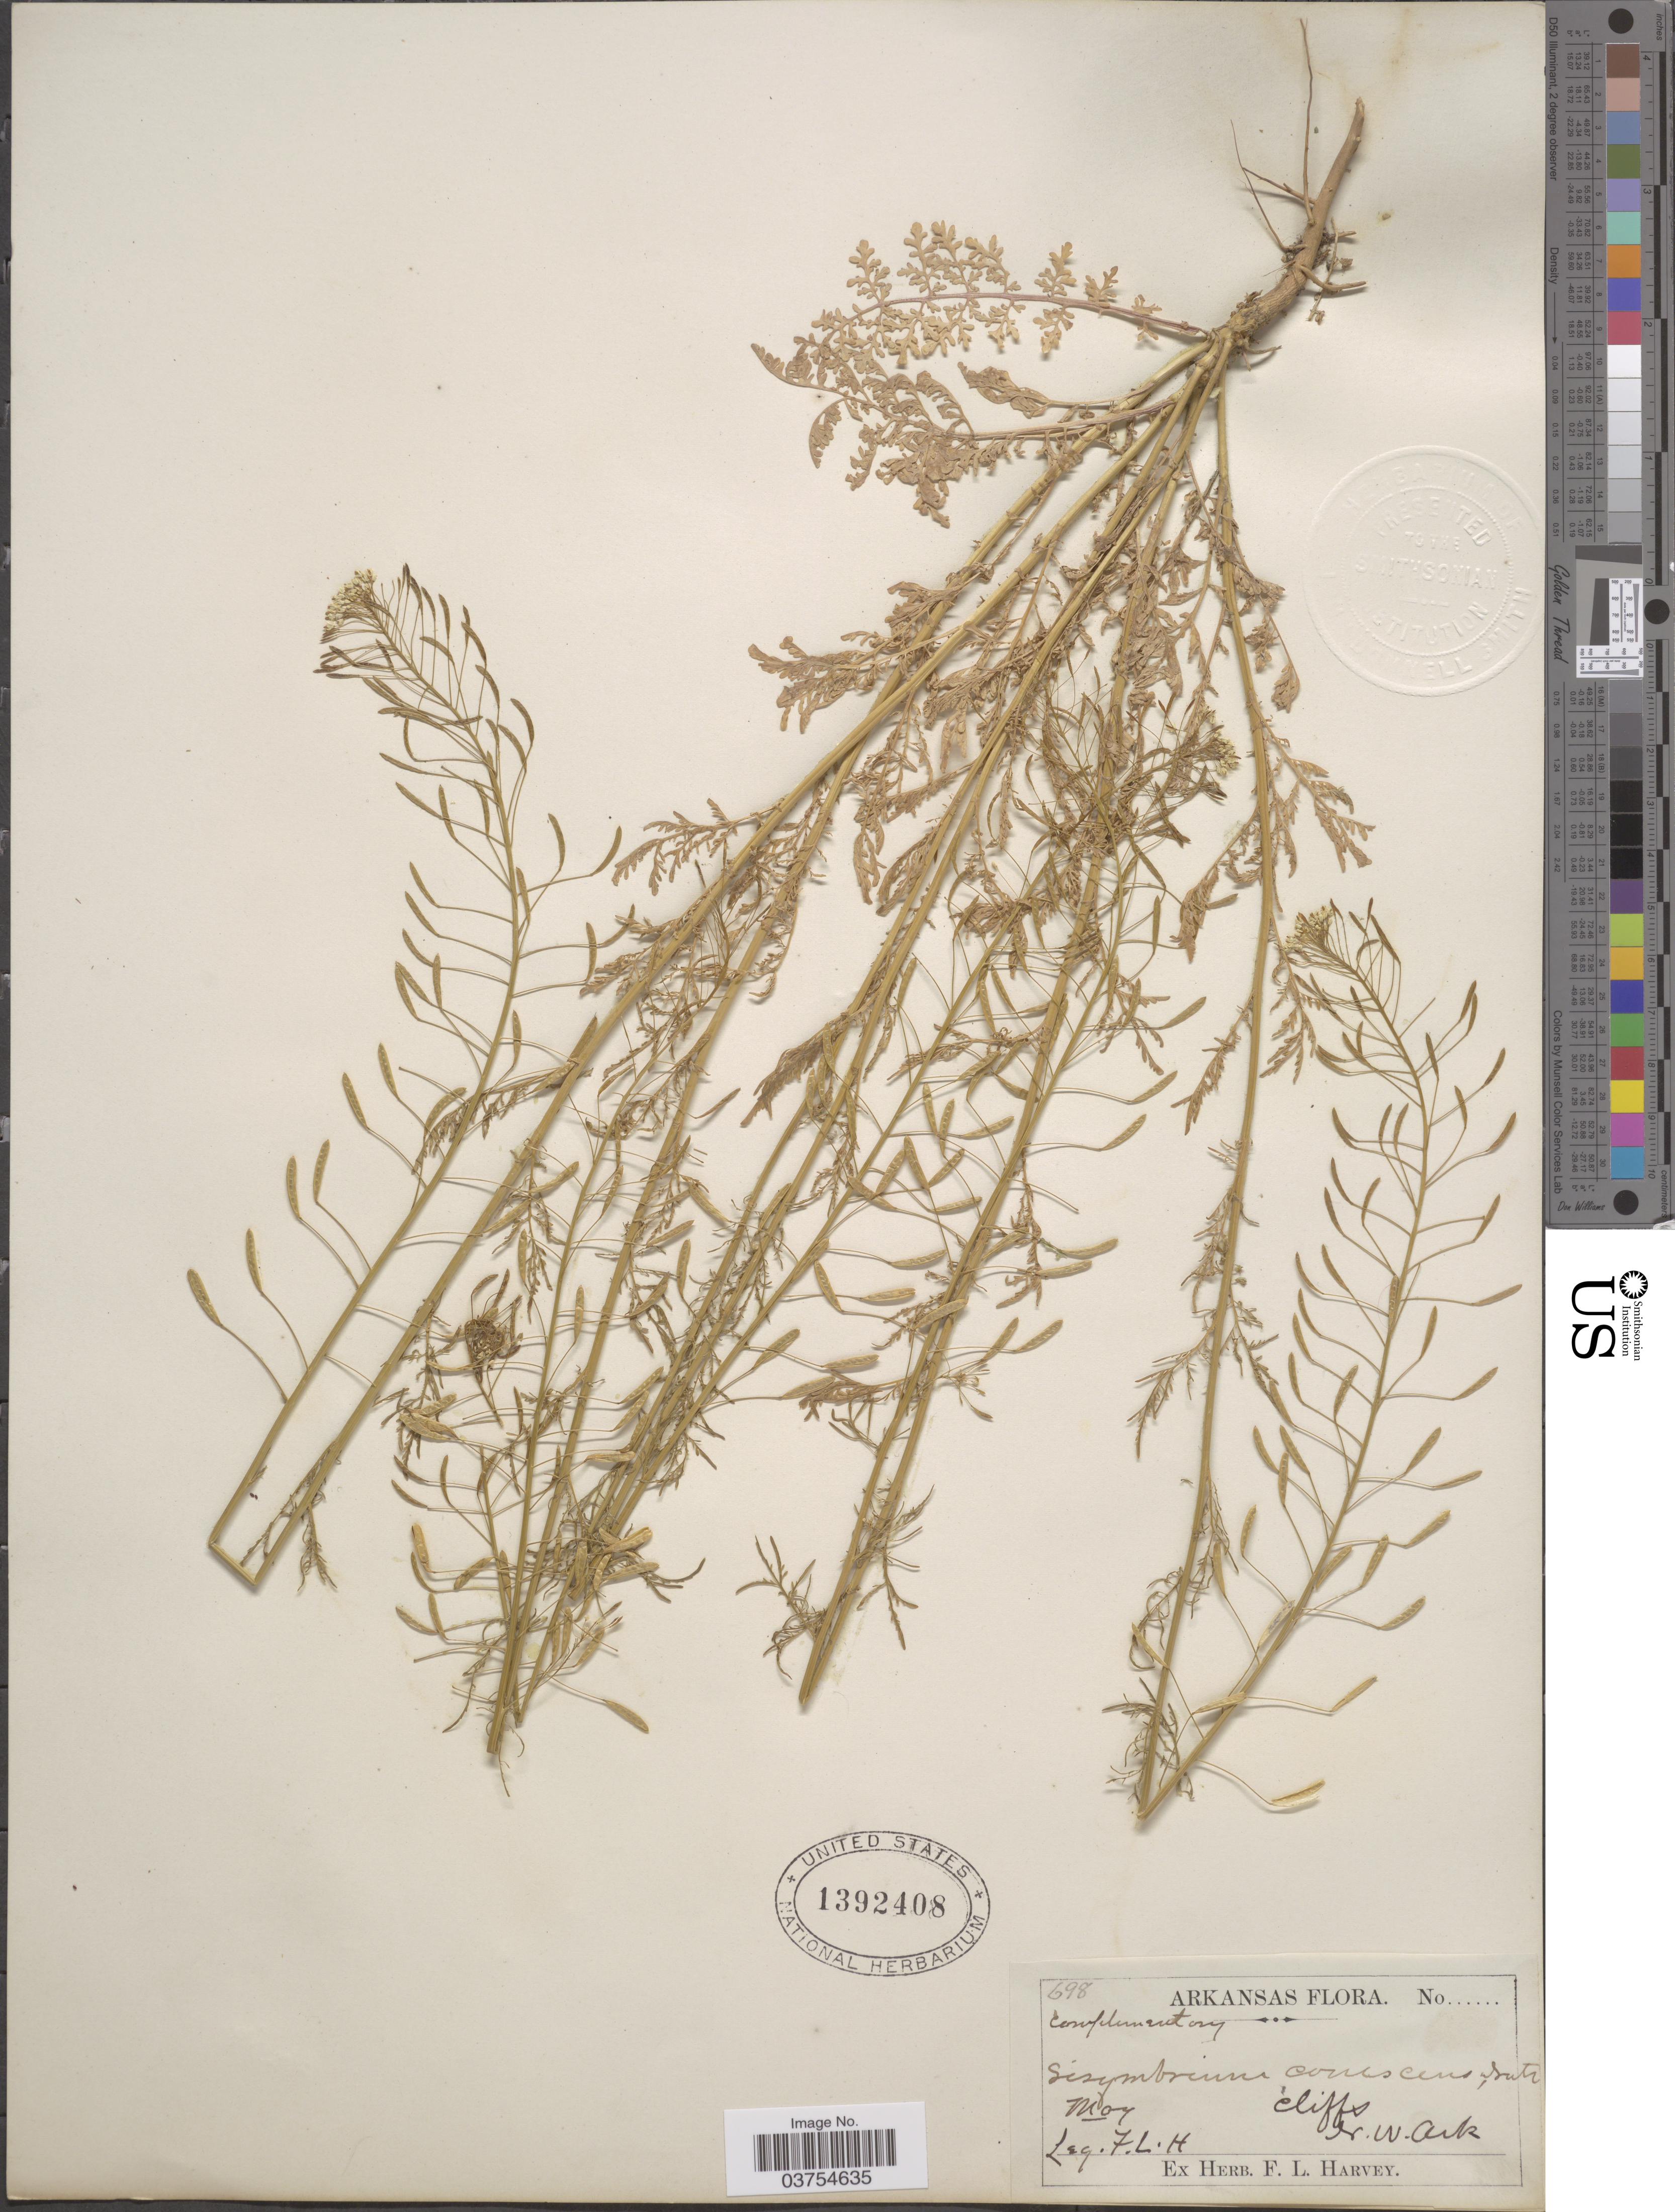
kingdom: Plantae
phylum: Tracheophyta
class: Magnoliopsida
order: Brassicales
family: Brassicaceae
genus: Descurainia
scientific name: Descurainia pinnata var. brachycarpa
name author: (Richardson) Fernald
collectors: F. L. Harvey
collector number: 698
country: United States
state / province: Arkansas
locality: Cliffs. N.W. Ark.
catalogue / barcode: US 1392408